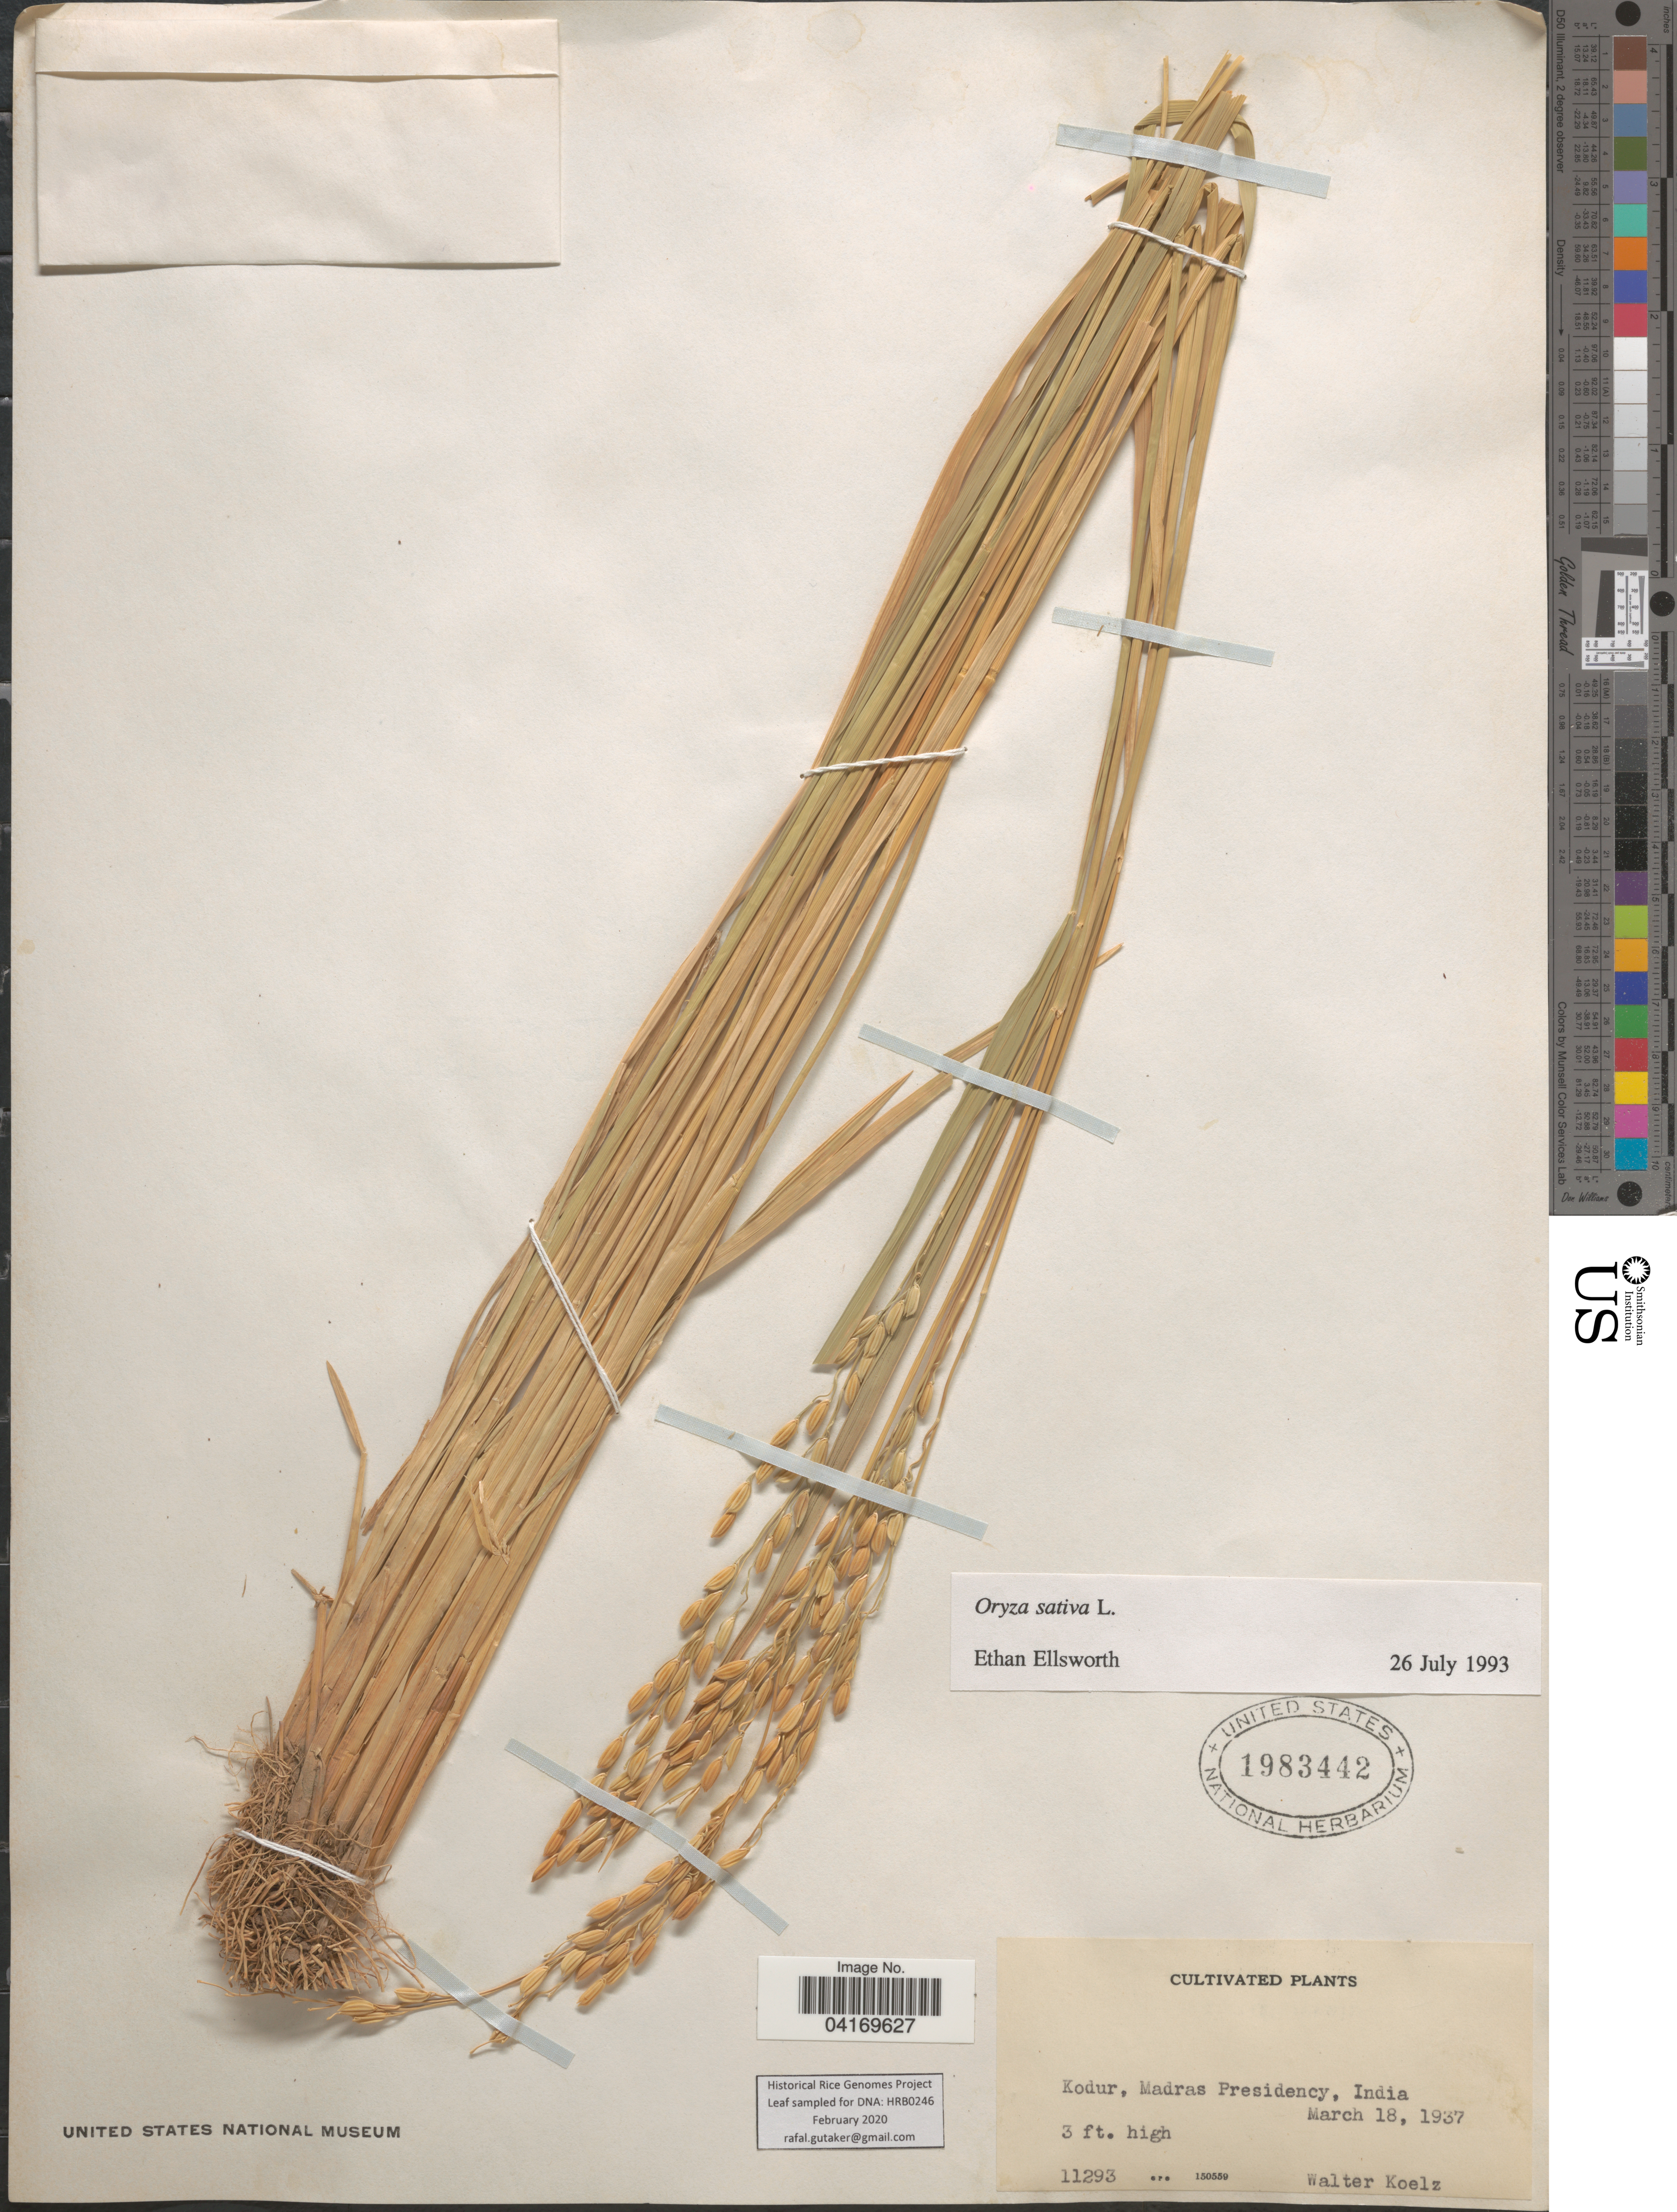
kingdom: Plantae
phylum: Tracheophyta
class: Liliopsida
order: Poales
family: Poaceae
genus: Oryza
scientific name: Oryza sativa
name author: L.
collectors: W. N. Koelz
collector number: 11293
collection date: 1937-03-18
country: India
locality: Kodur, Madras Presidency.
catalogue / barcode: US 1983442